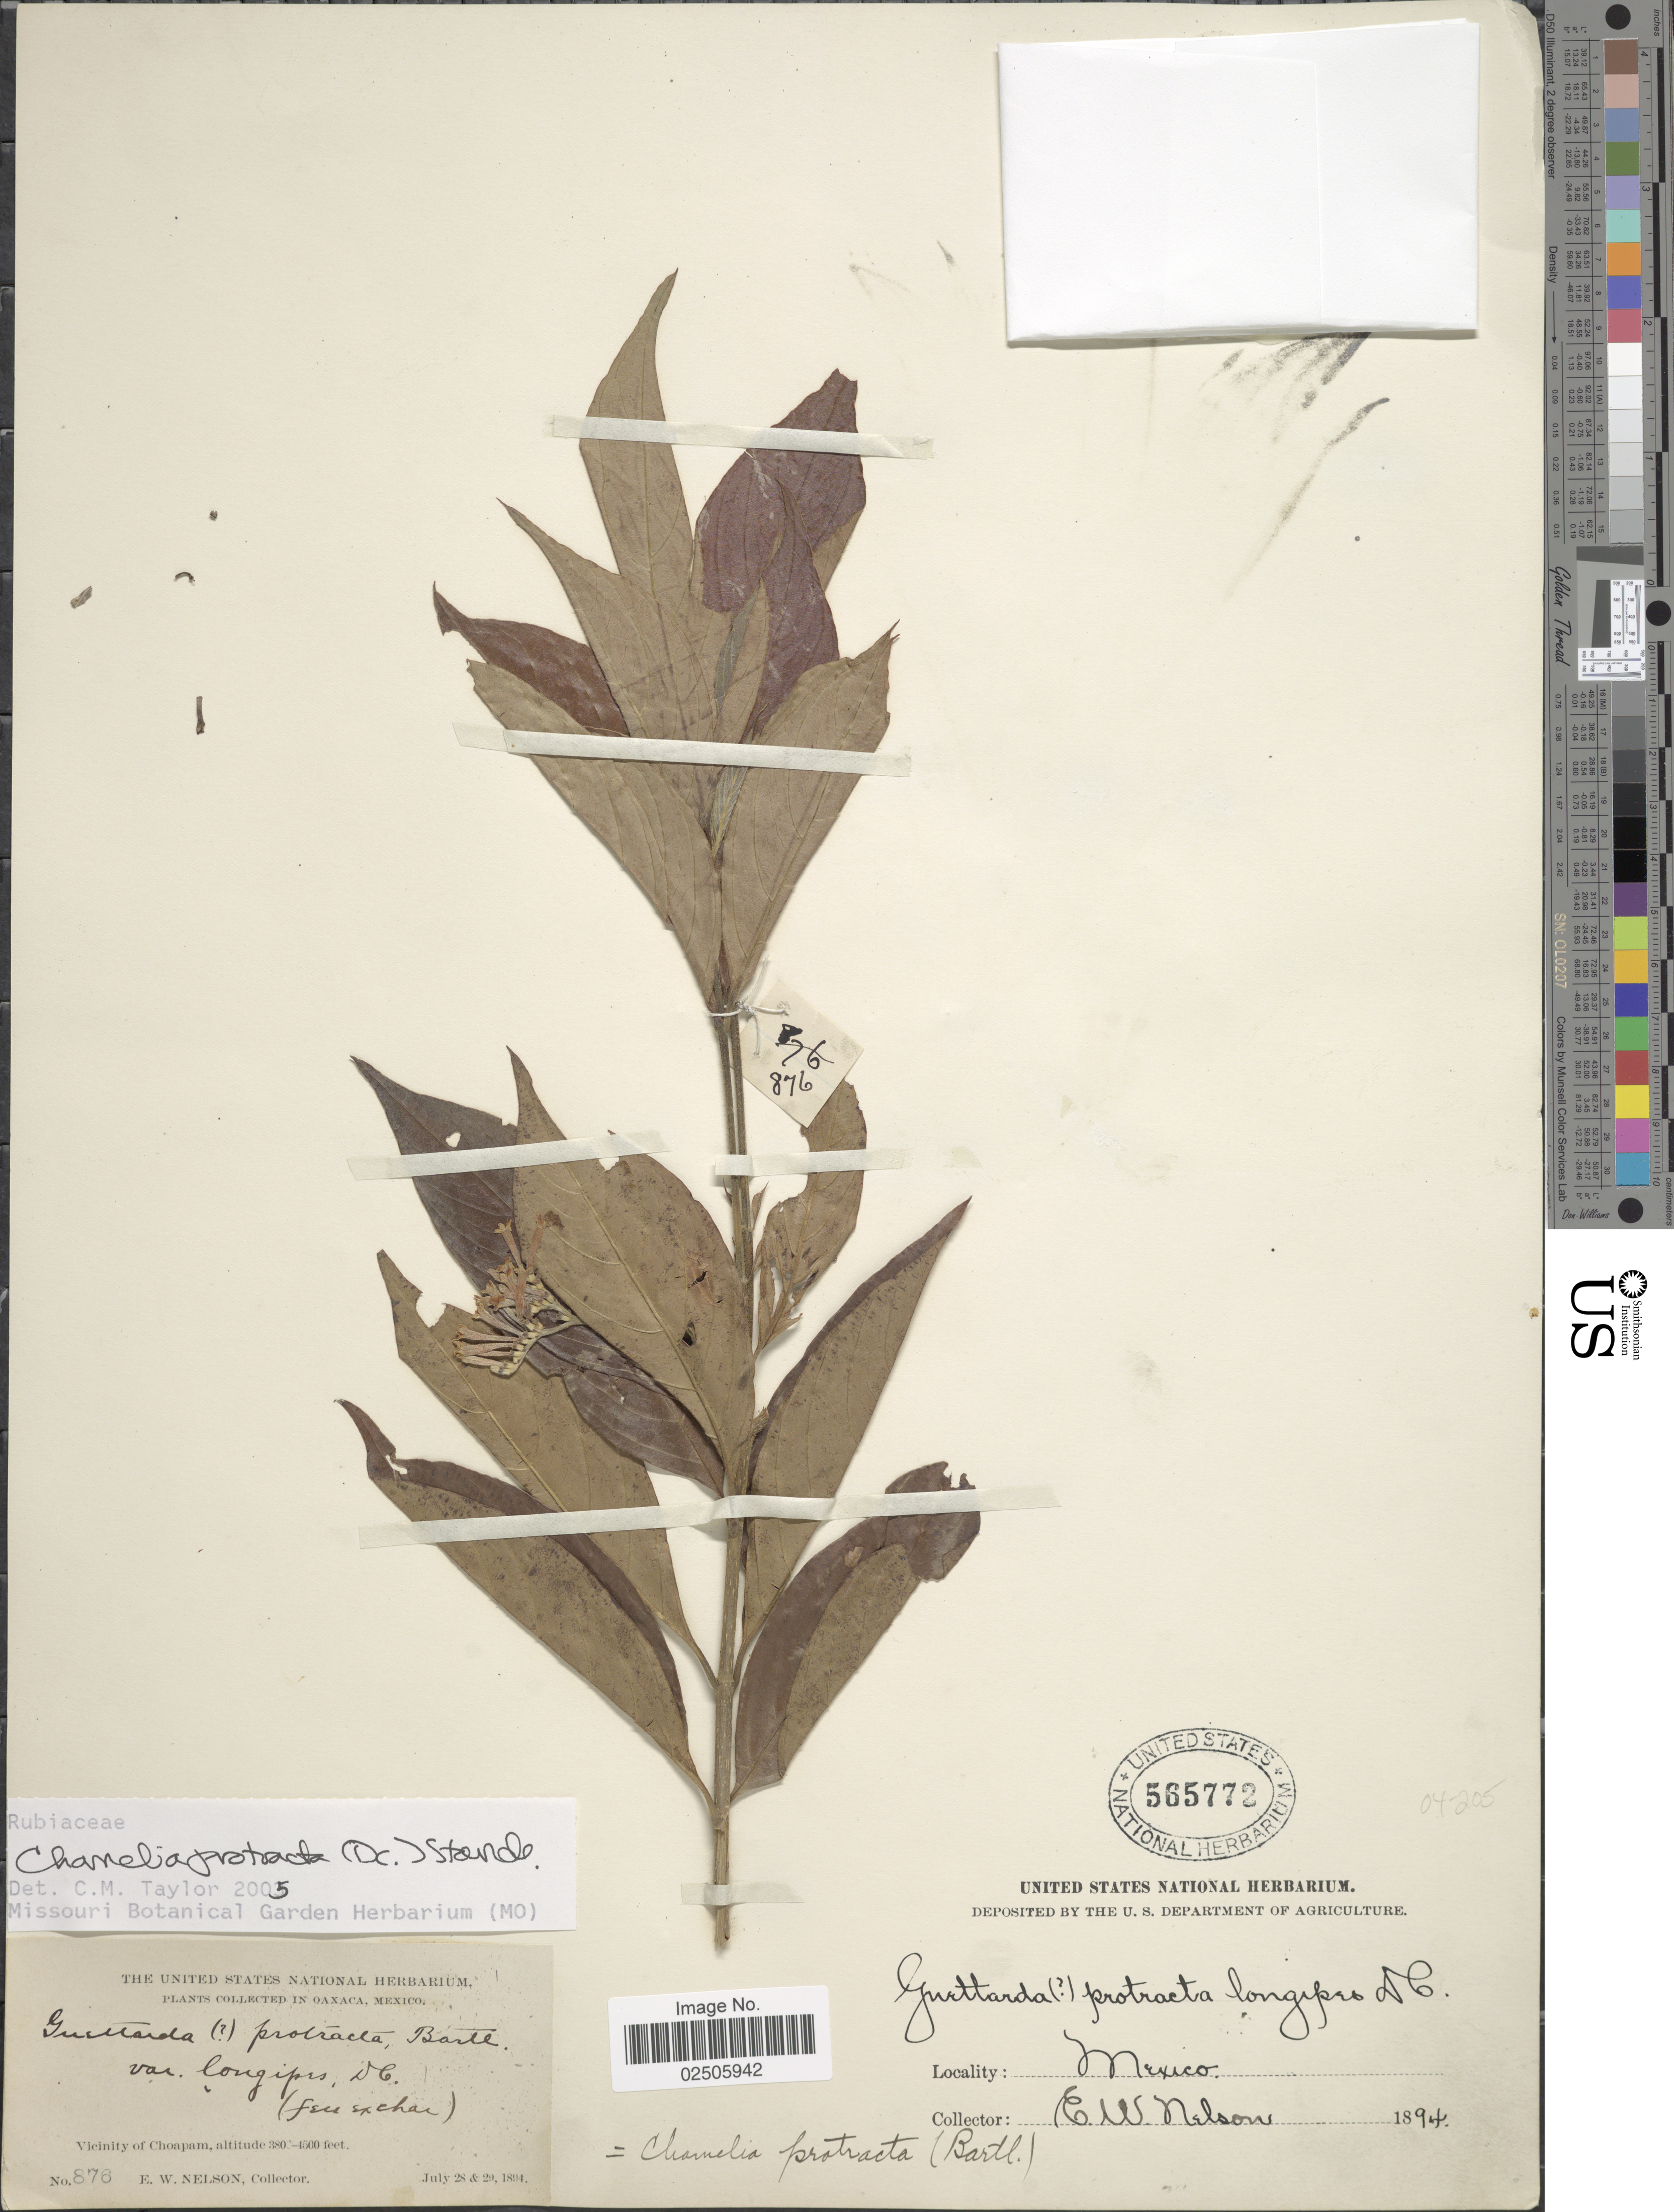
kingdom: Plantae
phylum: Tracheophyta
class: Magnoliopsida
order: Gentianales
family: Rubiaceae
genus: Chomelia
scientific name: Chomelia protracta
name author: (Bartl. ex DC.) Standl.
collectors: E. W. Nelson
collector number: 876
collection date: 1894-07-28/1894-07-29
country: Mexico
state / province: Oaxaca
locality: Vicinity of Choapam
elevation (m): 1158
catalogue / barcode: US 565772